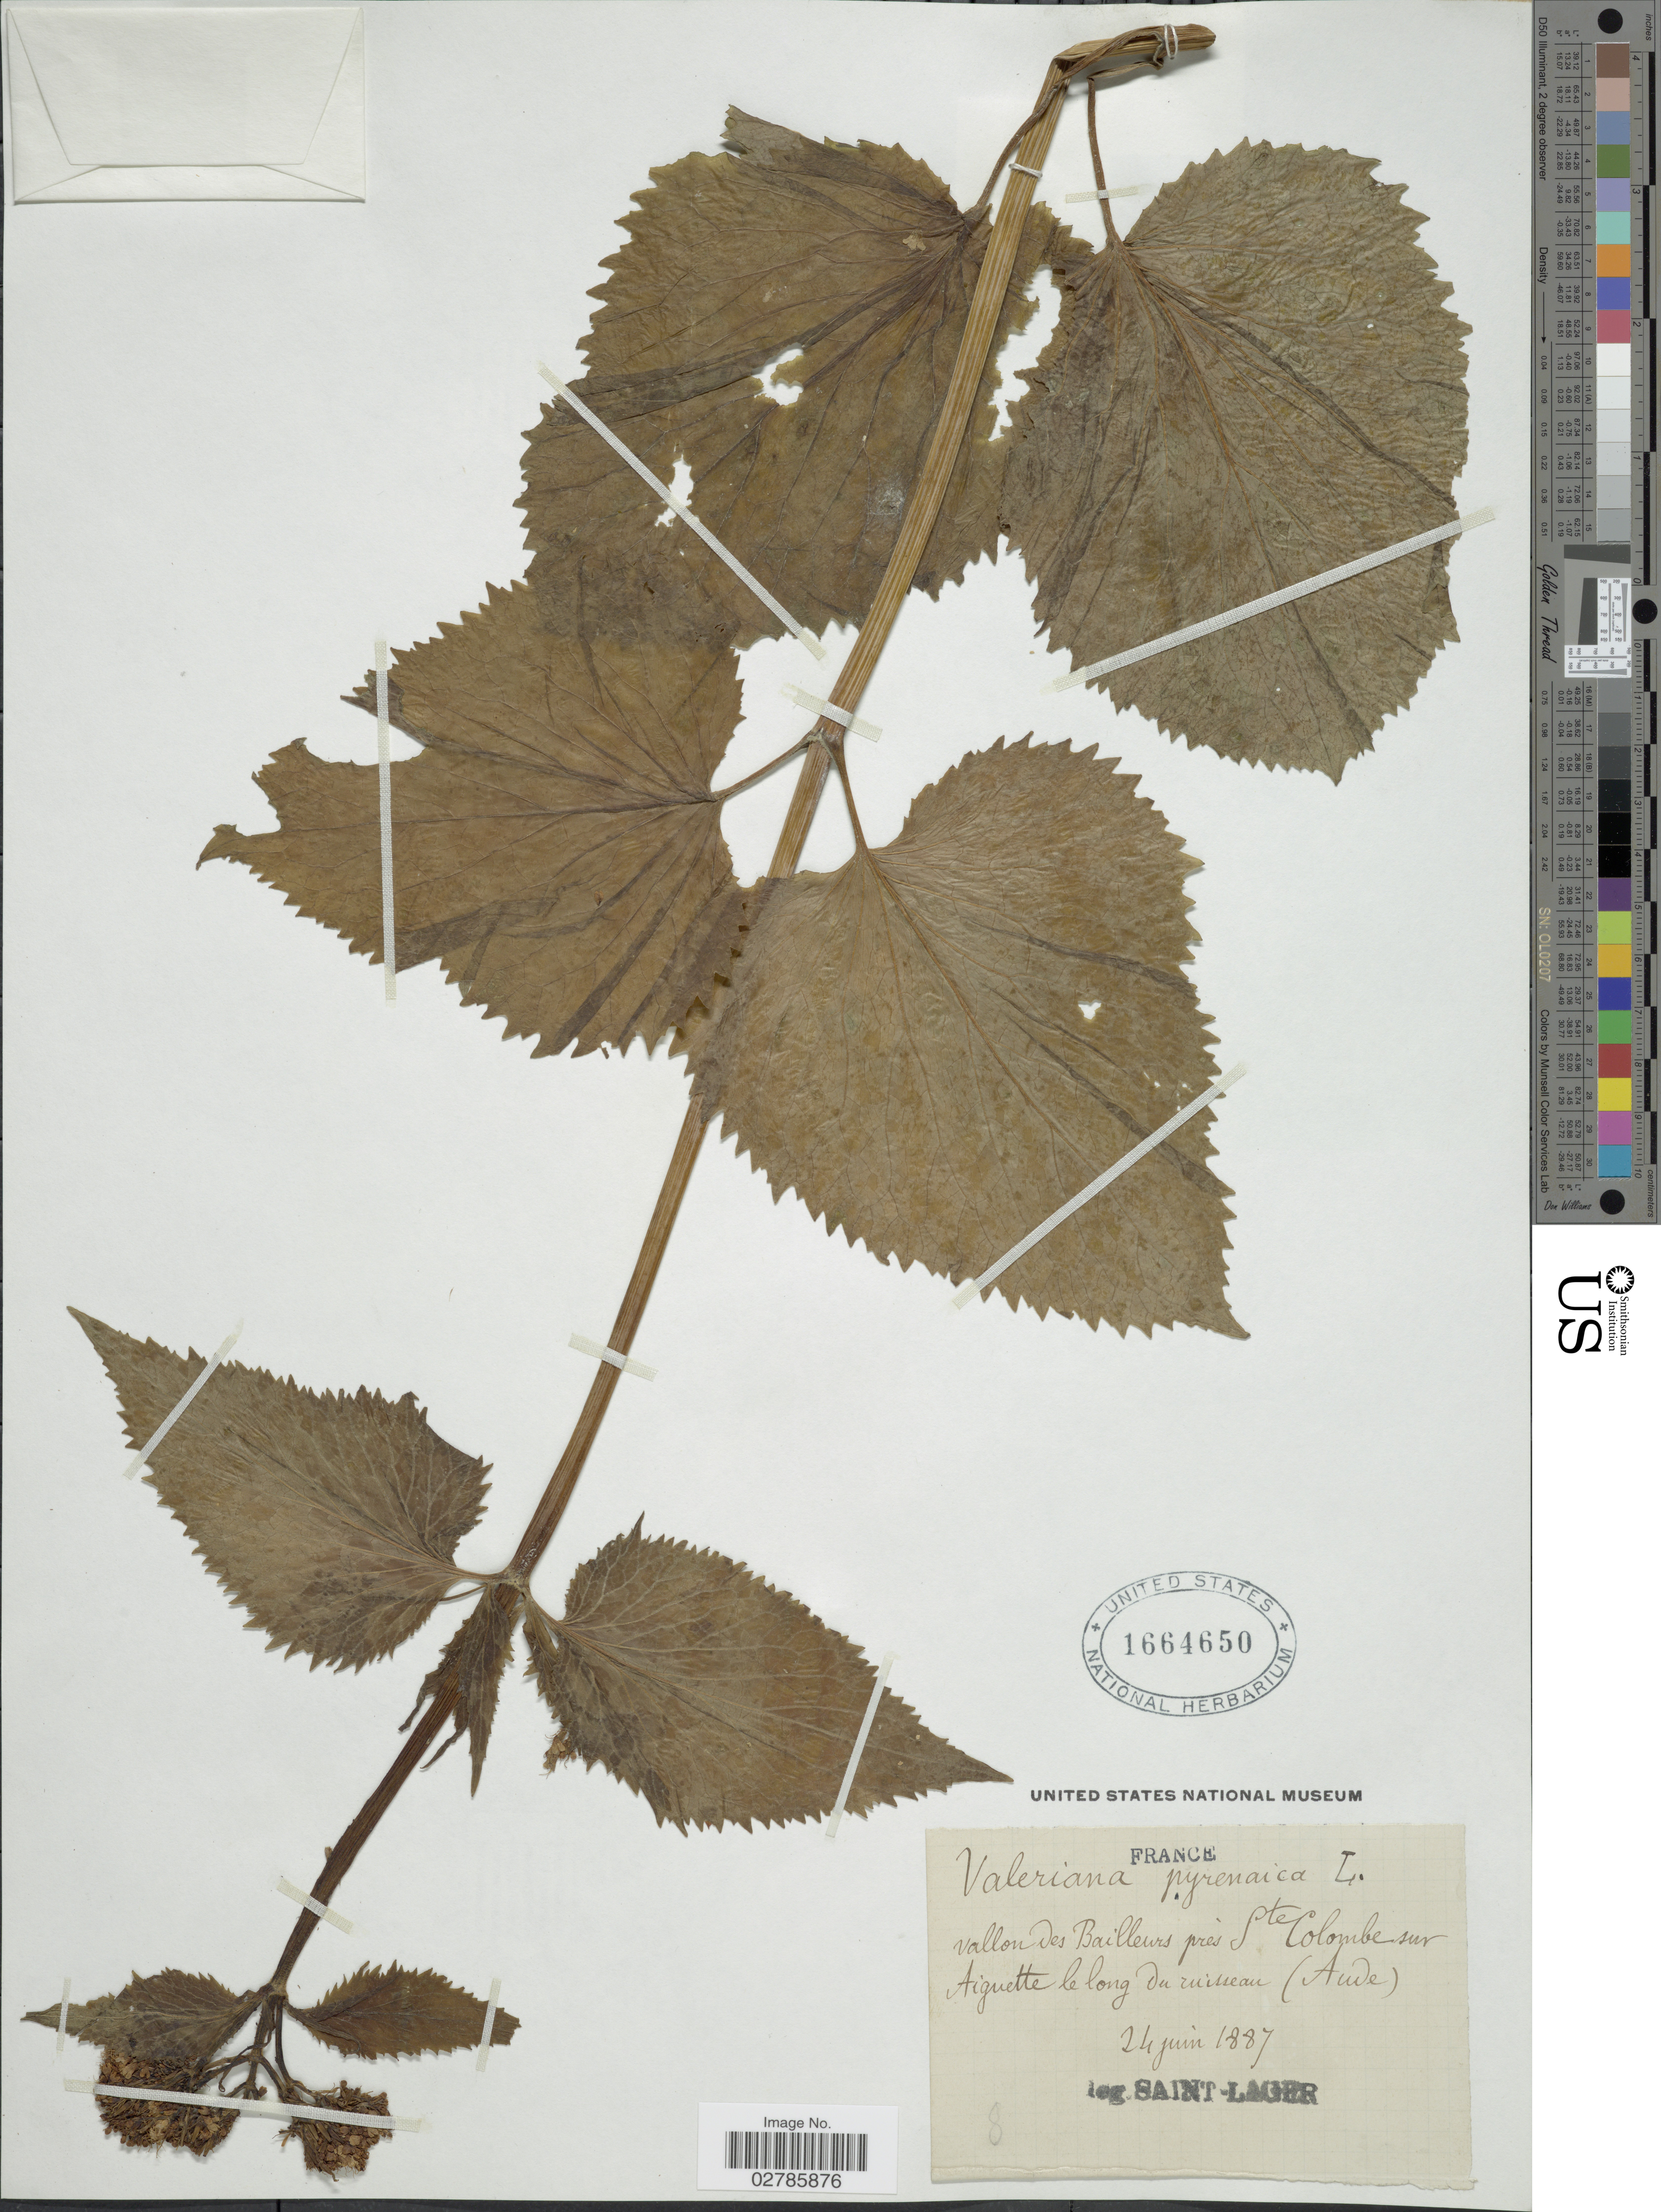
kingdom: Plantae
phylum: Tracheophyta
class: Magnoliopsida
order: Dipsacales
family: Caprifoliaceae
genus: Valeriana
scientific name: Valeriana pyrenaica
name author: L.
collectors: Saint-Lager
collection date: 1887-06-24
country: France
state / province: Occitanie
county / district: Aude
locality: Vallon des Bailleurs près Ste Colombe sur Aiguette le long du ruisseau (Aude).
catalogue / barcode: US 1664650